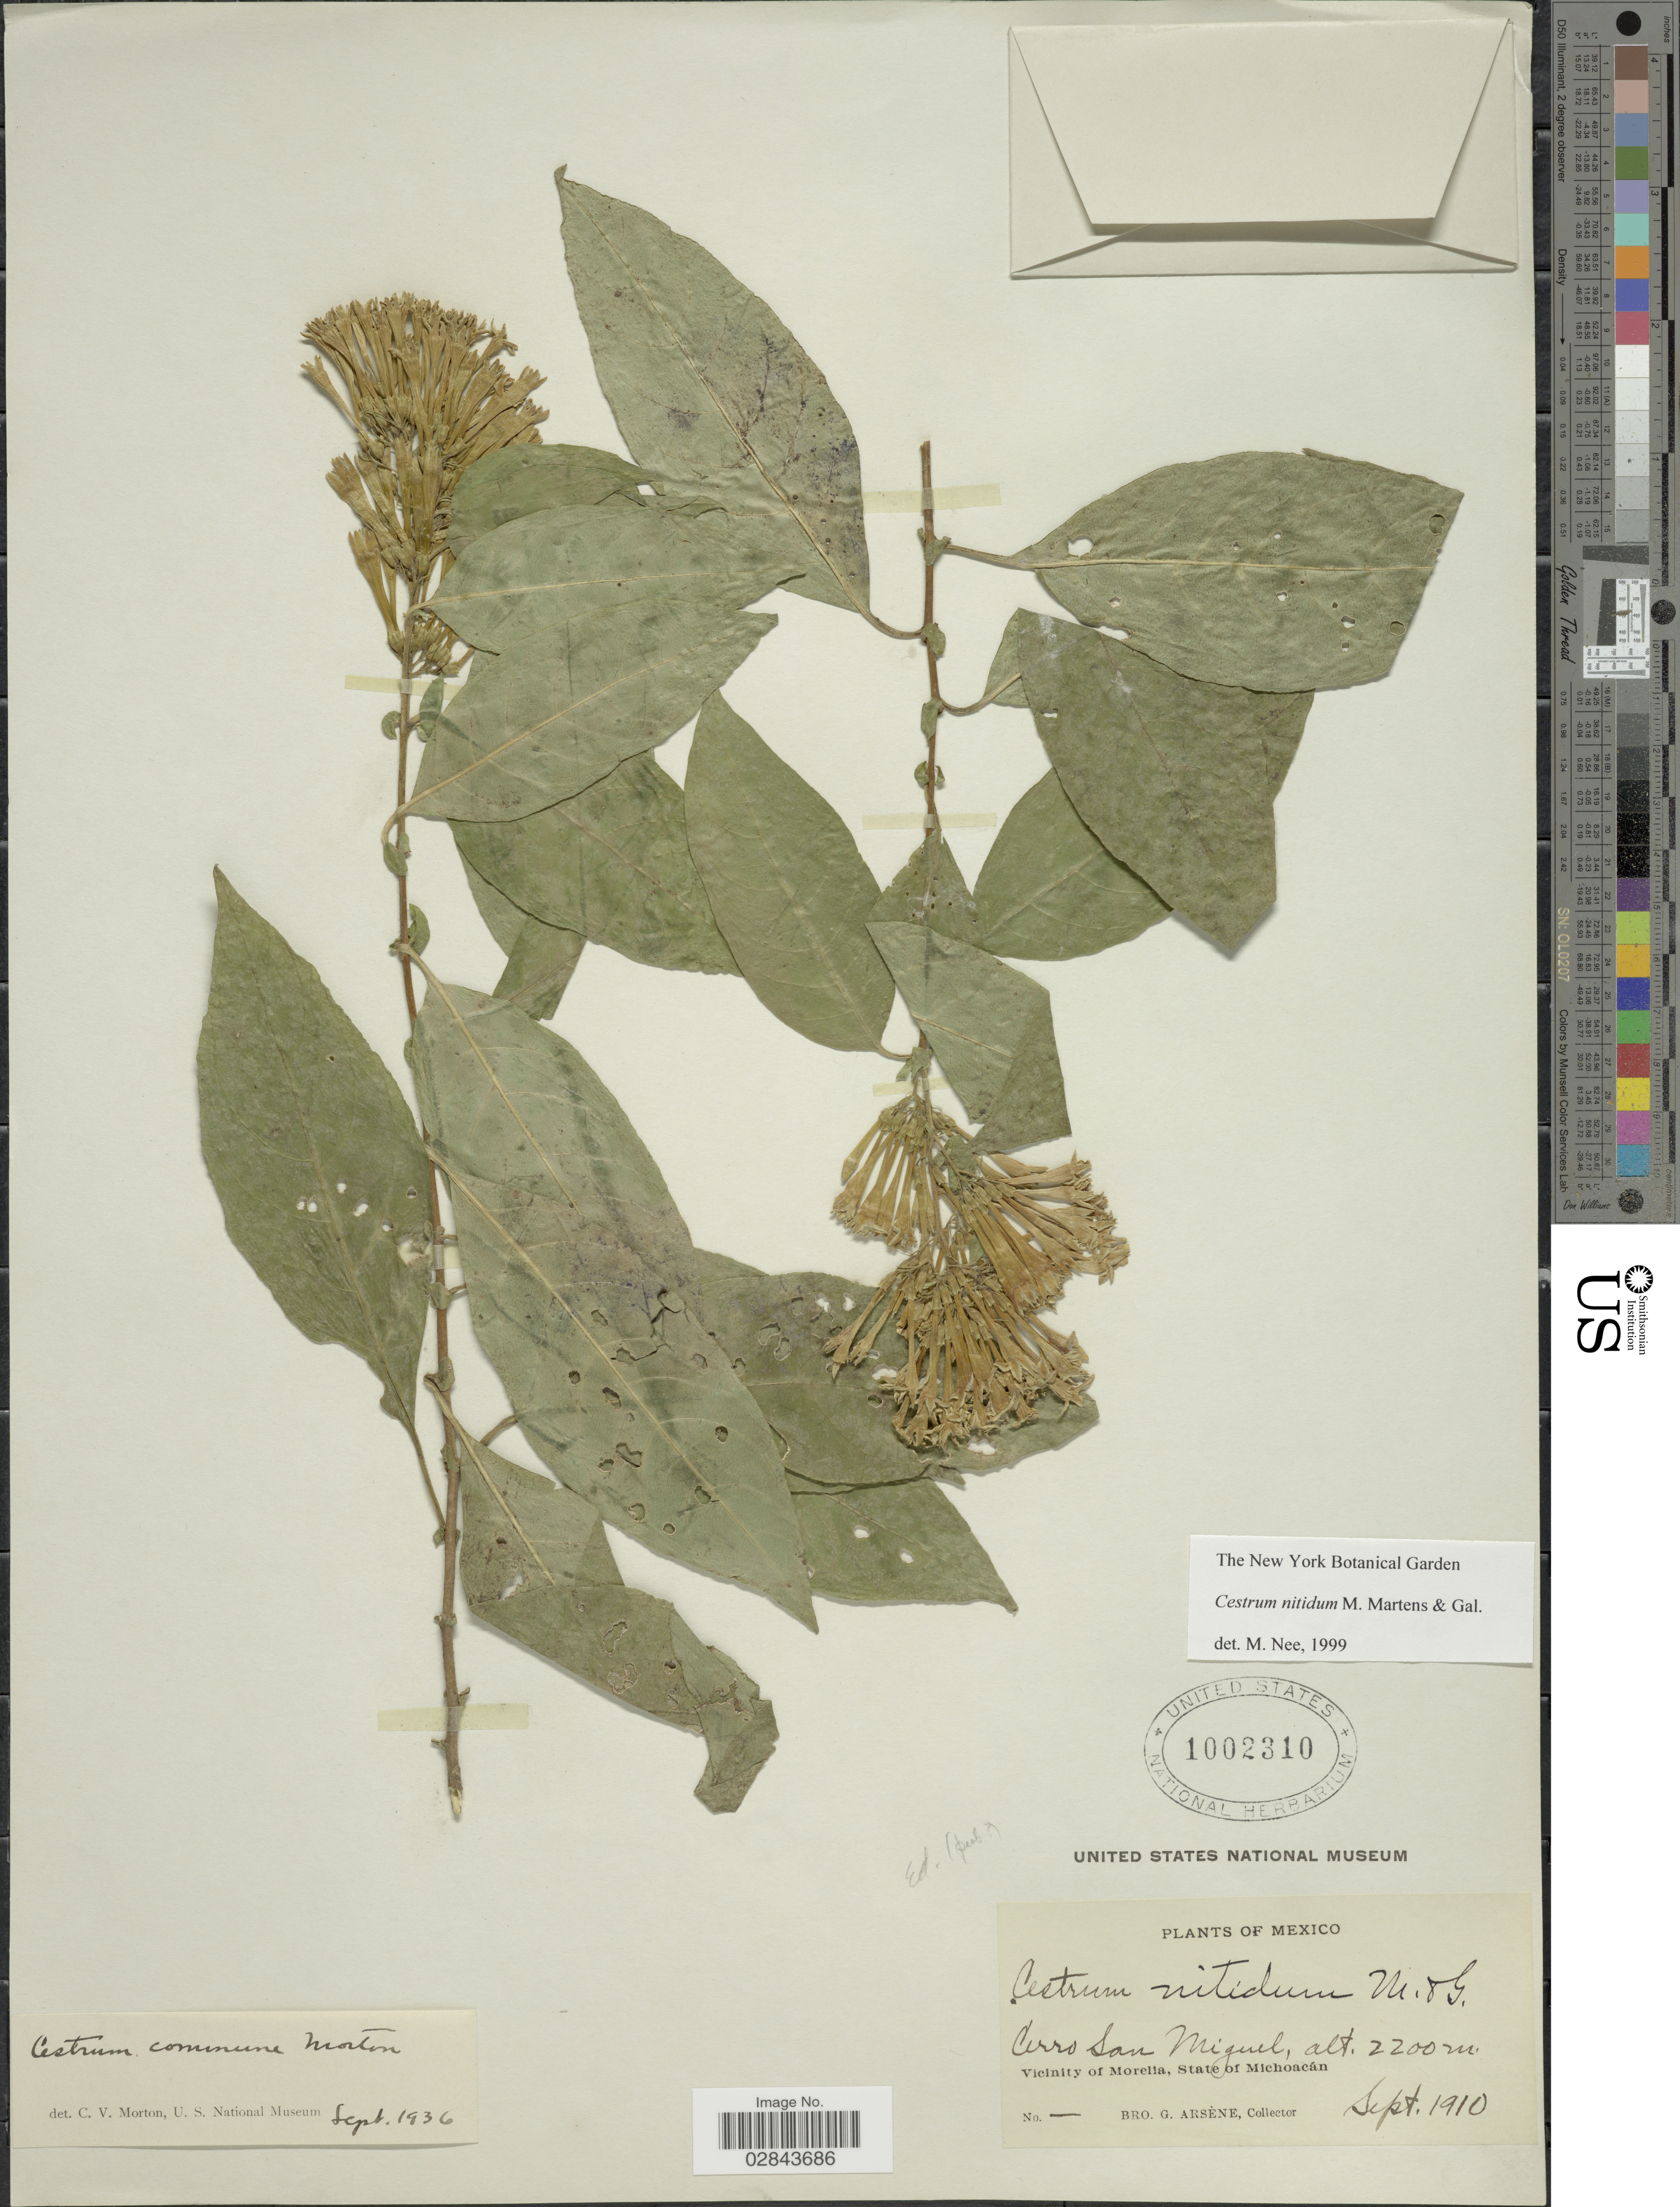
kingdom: Plantae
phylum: Tracheophyta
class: Magnoliopsida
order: Solanales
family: Solanaceae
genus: Cestrum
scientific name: Cestrum nitidum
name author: M. Martens & Galeotti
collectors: Bro. G. Arsène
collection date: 1910-09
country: Mexico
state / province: Michoacán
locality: Cerro San Miguel, Vicinity of Morelia.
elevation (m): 2200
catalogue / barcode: US 1002310